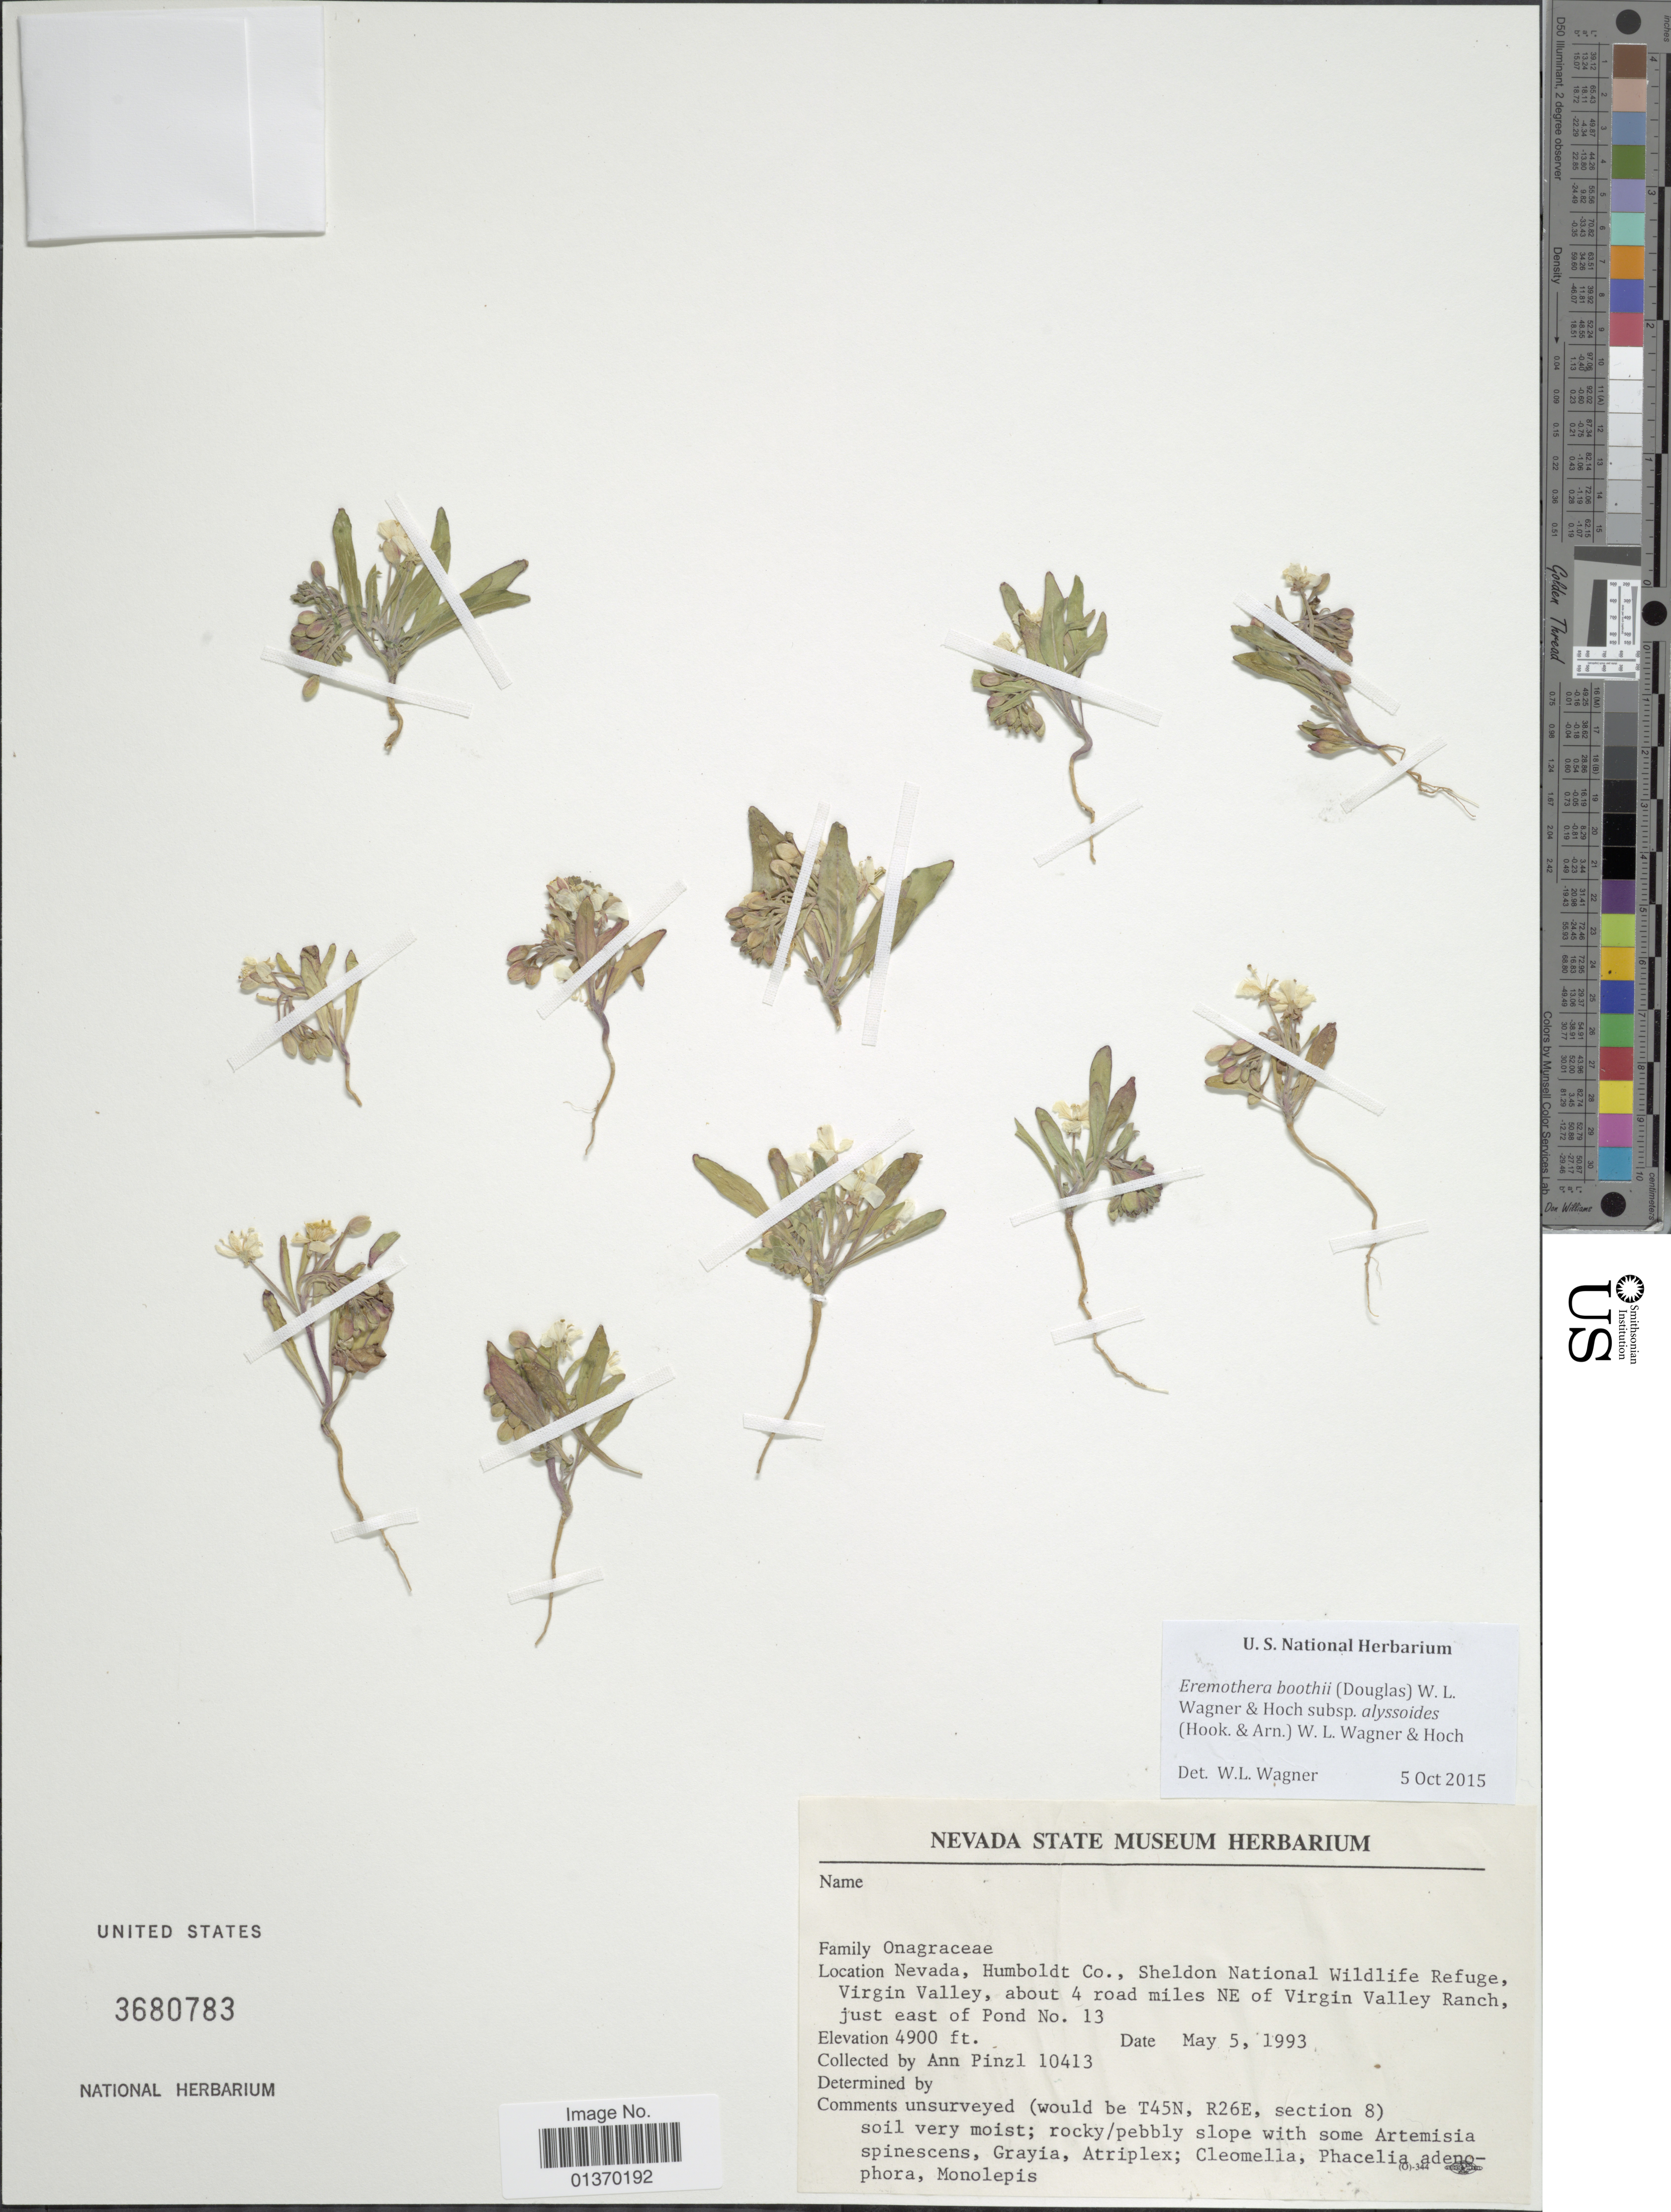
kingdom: Plantae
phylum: Tracheophyta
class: Magnoliopsida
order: Myrtales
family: Onagraceae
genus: Eremothera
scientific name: Eremothera boothii subsp. alyssoides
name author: (Hook. & Arn.) W.L. Wagner & Hoch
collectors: A. Pinzl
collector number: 10413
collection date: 1993-05-05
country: United States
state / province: Nevada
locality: Humboldt Co., Sheldon National Wildlife Refuge, Virgin Valley, about 4 road miles NE of Virgin Valley Ranch, just east of Pond No. 13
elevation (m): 1494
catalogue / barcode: US 3680783